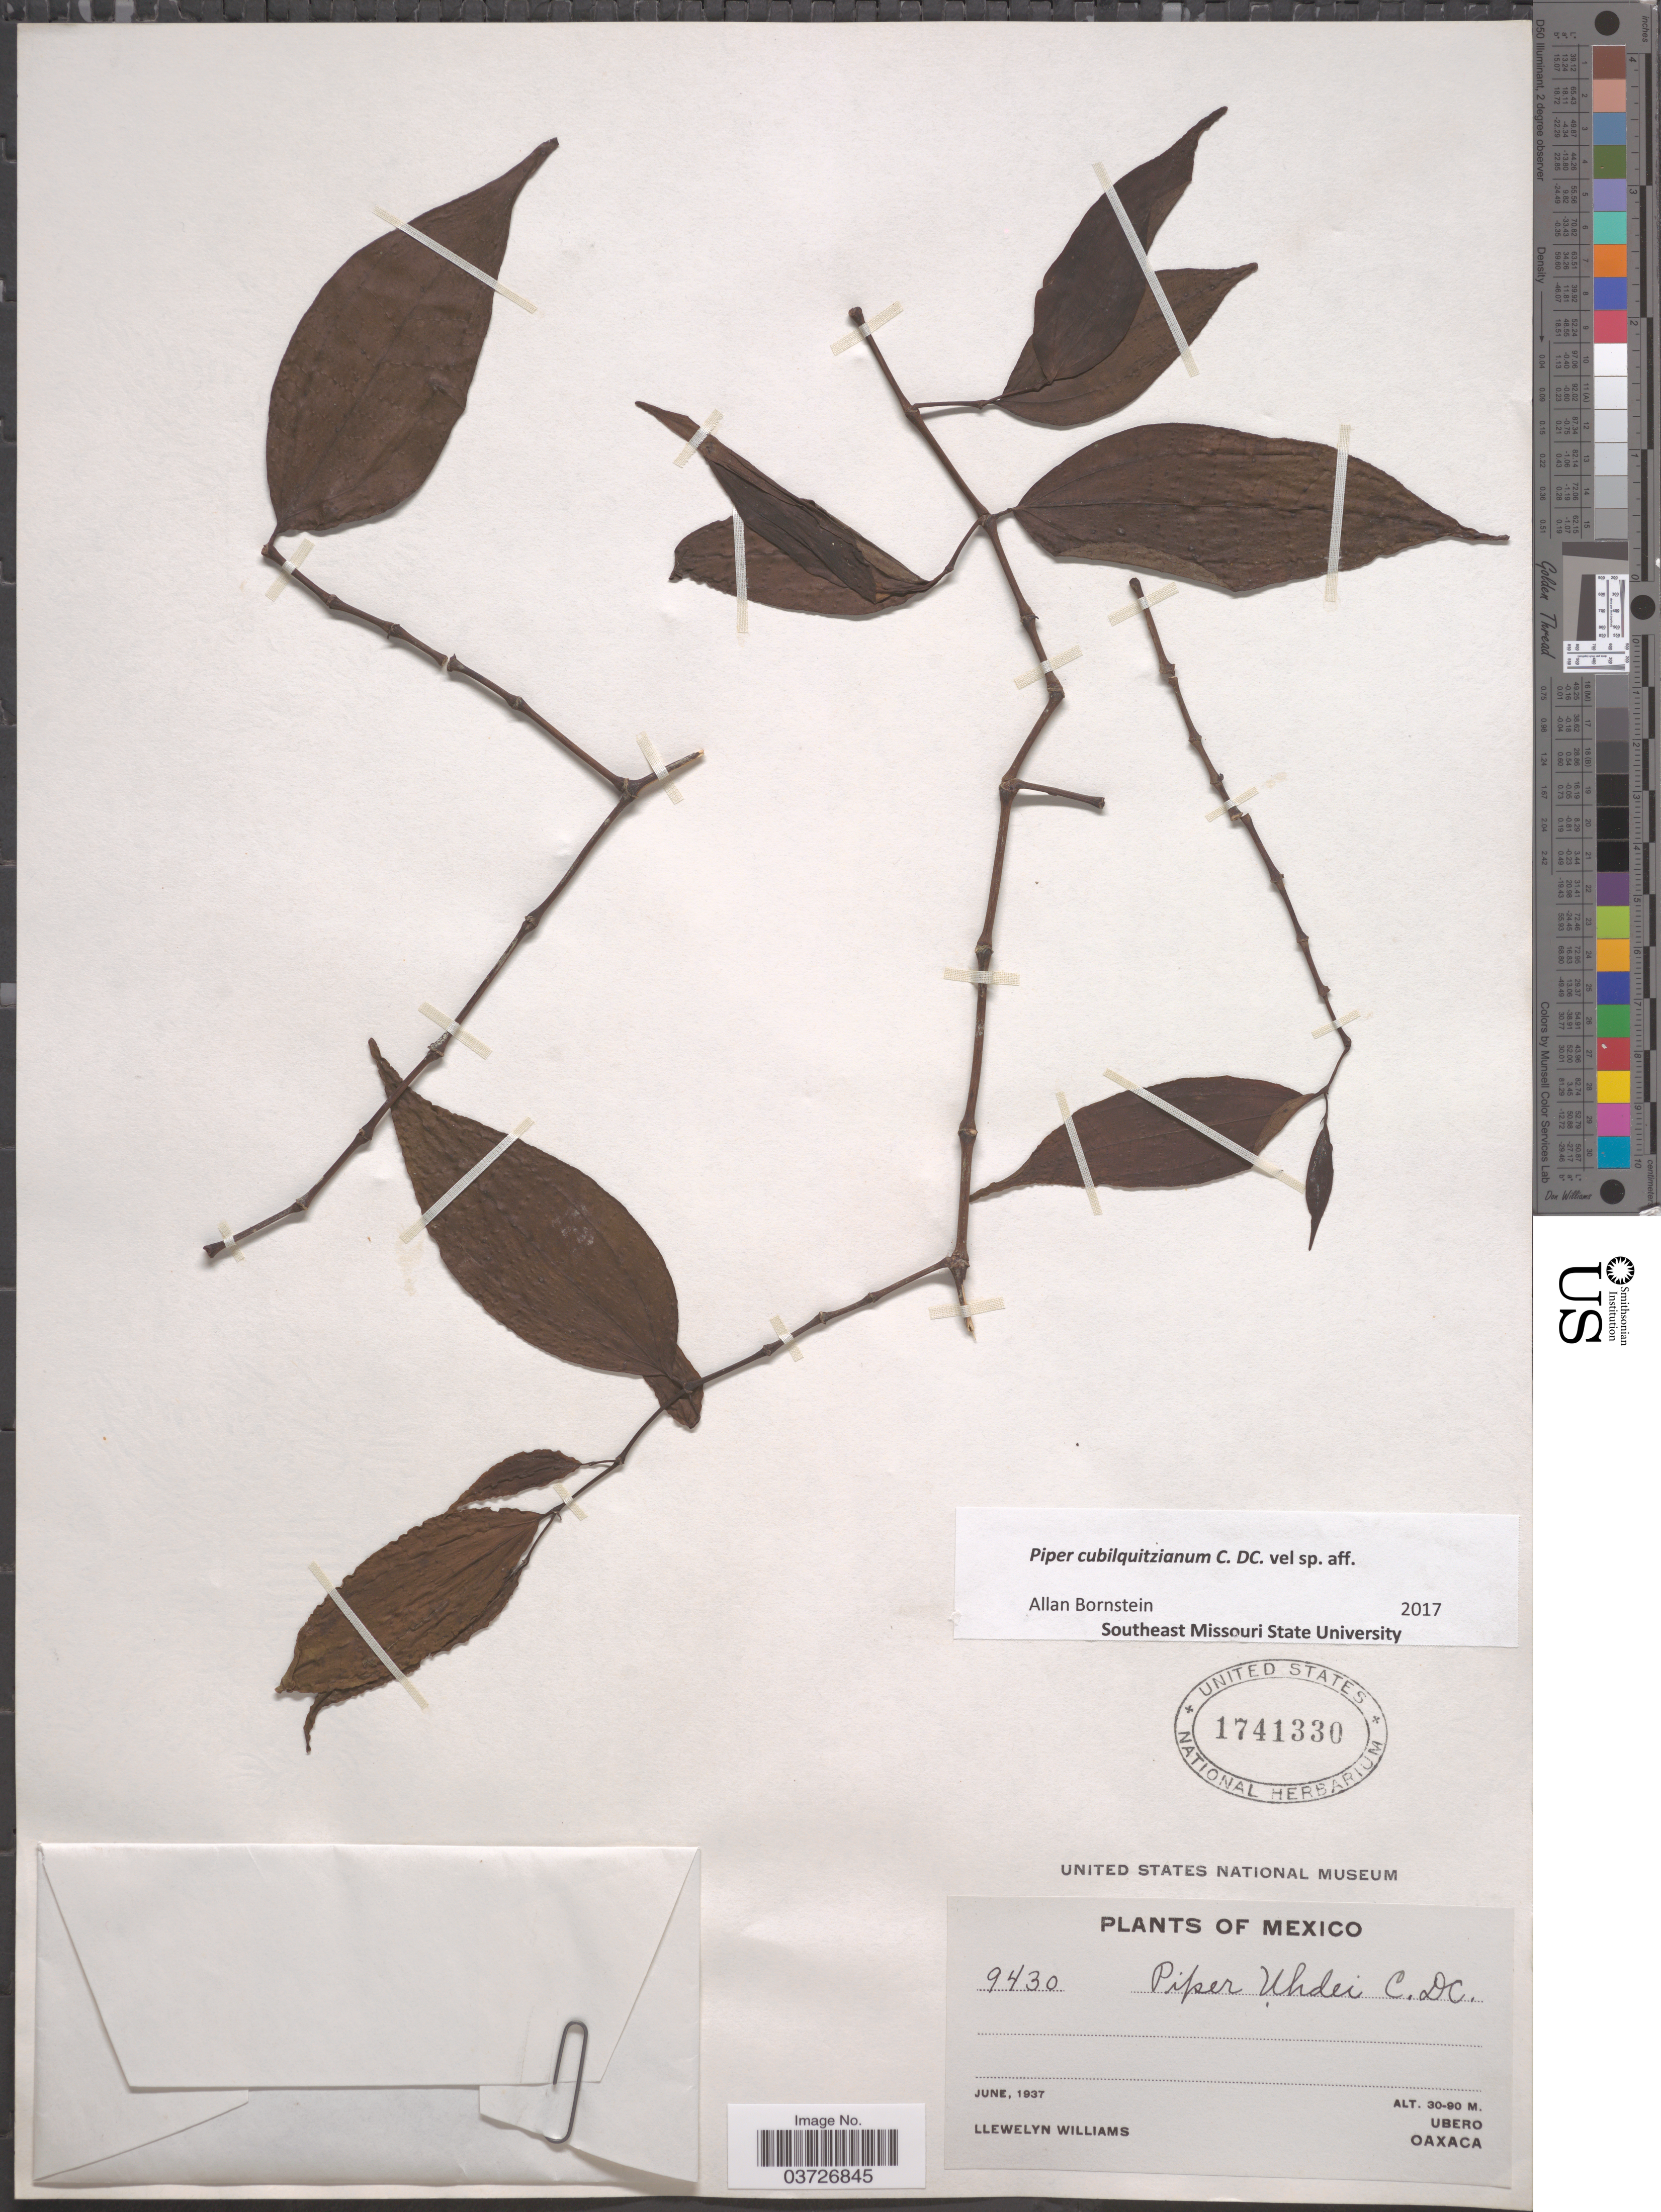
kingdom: Plantae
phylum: Tracheophyta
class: Magnoliopsida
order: Piperales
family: Piperaceae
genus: Piper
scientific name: Piper cubilquitzianum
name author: C. DC.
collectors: Ll. Williams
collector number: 9430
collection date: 1937-06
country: Mexico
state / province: Oaxaca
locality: Ubero.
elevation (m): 30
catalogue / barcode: US 1741330